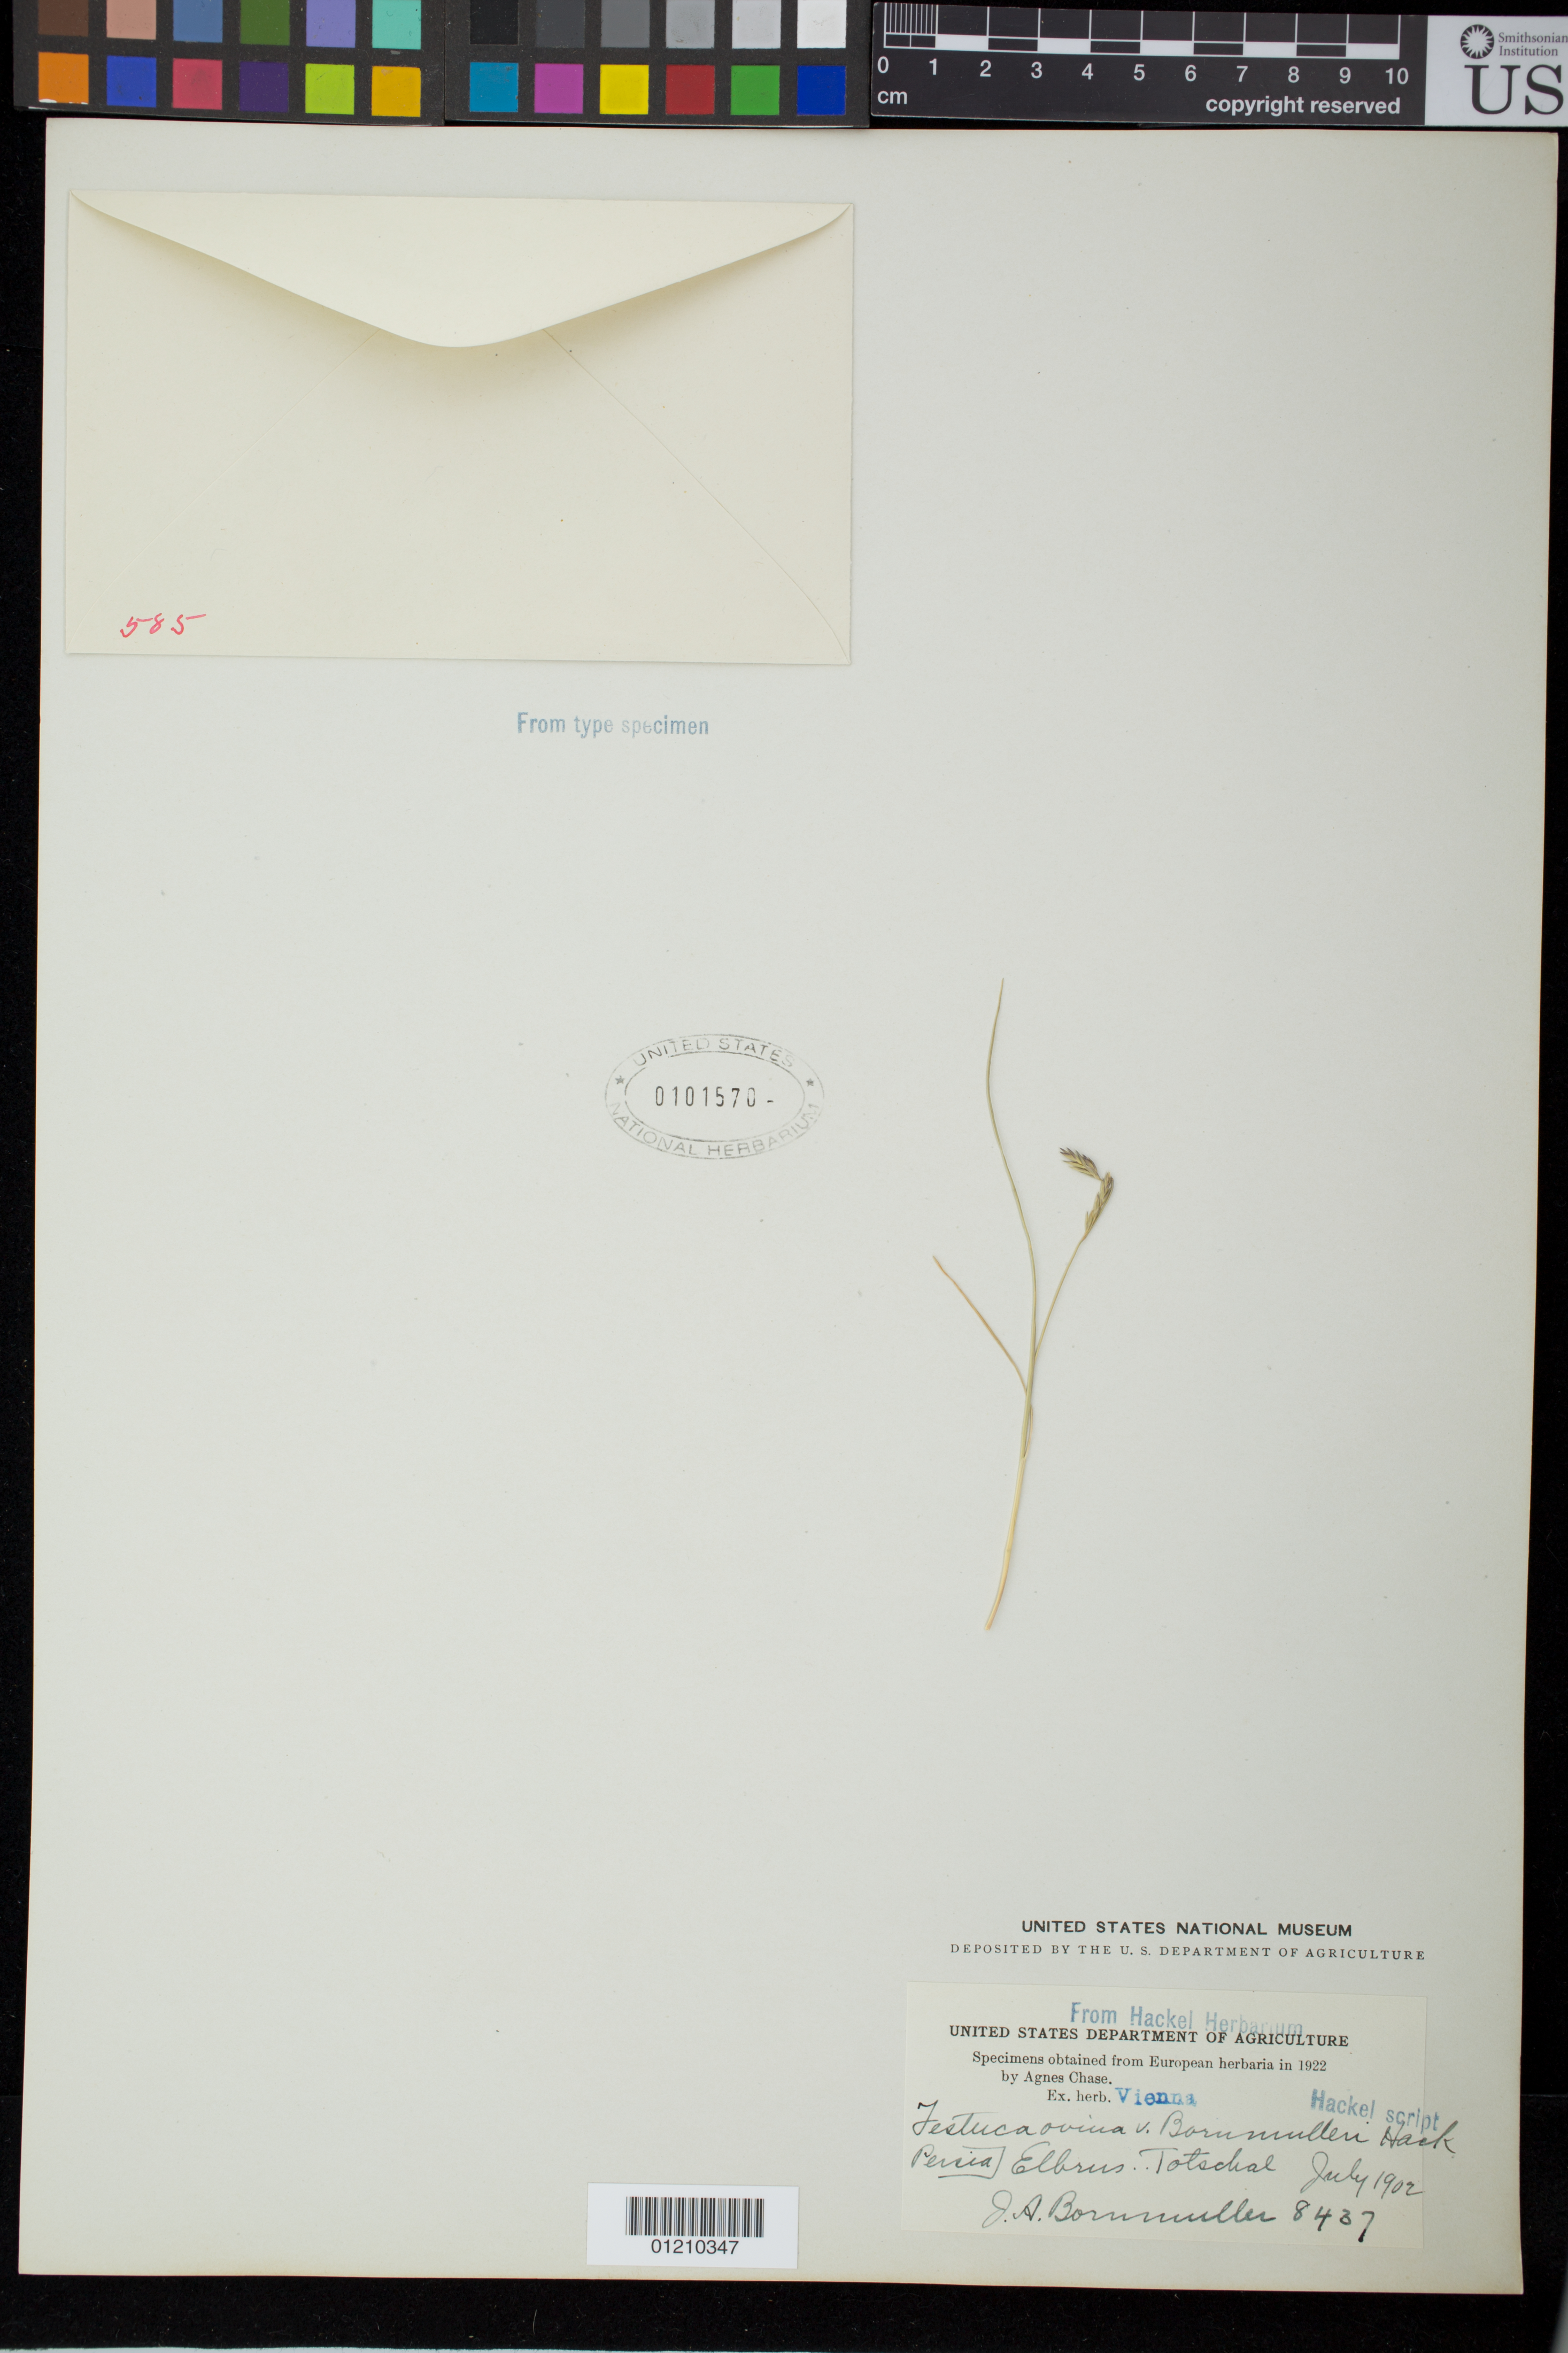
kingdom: Plantae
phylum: Tracheophyta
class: Liliopsida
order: Poales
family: Poaceae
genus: Festuca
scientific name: Festuca ovina subsp. bornmuelleri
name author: Hack.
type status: Isotype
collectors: J. Bornmüller & A. Bornmüller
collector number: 8437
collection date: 1902-07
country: Iran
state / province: Persia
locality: Elbrus. Totschal.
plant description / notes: Fragmentary material of type specimen ex herb. Vienna.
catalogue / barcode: US 101570